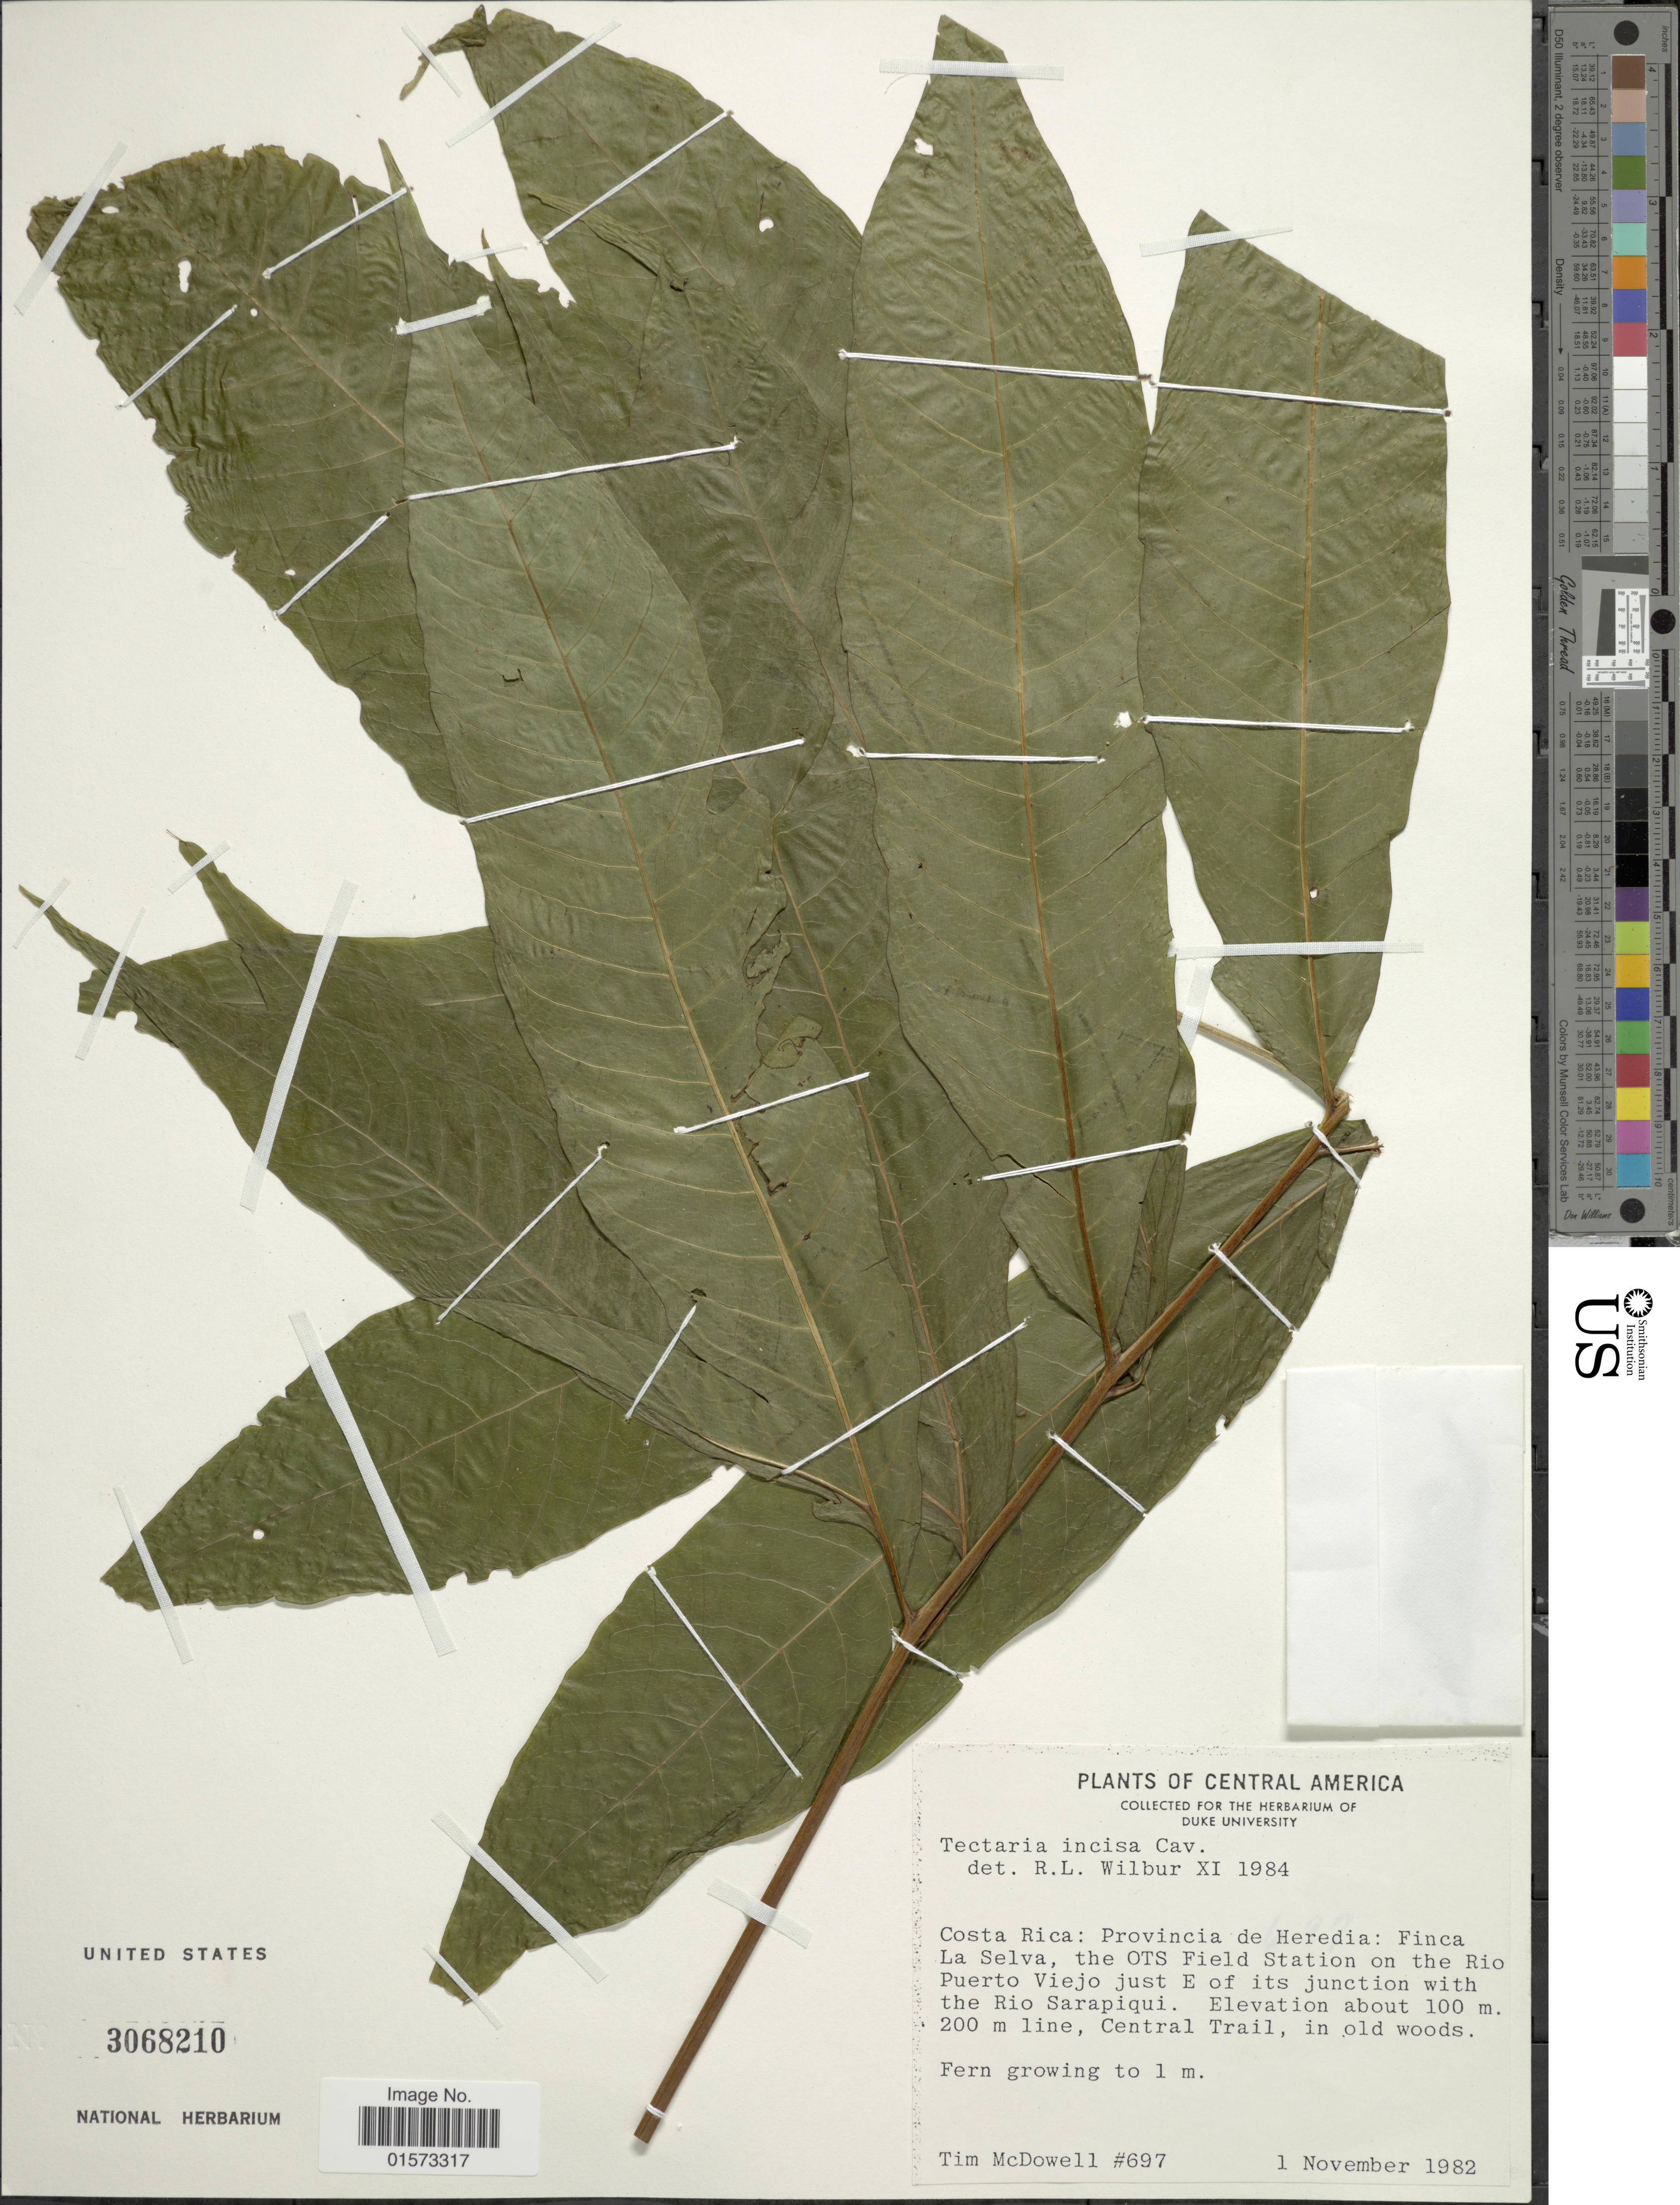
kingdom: Plantae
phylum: Tracheophyta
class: Polypodiopsida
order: Polypodiales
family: Tectariaceae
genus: Tectaria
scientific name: Tectaria incisa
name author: Cav.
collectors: T. McDowell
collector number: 697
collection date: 1982-11-01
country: Costa Rica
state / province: Heredia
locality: Provincia de Heredia: Finca La Selva, the OTS Field Station on the Rio Puerto Viejo just E of its junction with the Rio Sarapiqui. Central Trail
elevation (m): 100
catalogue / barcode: US 3068210